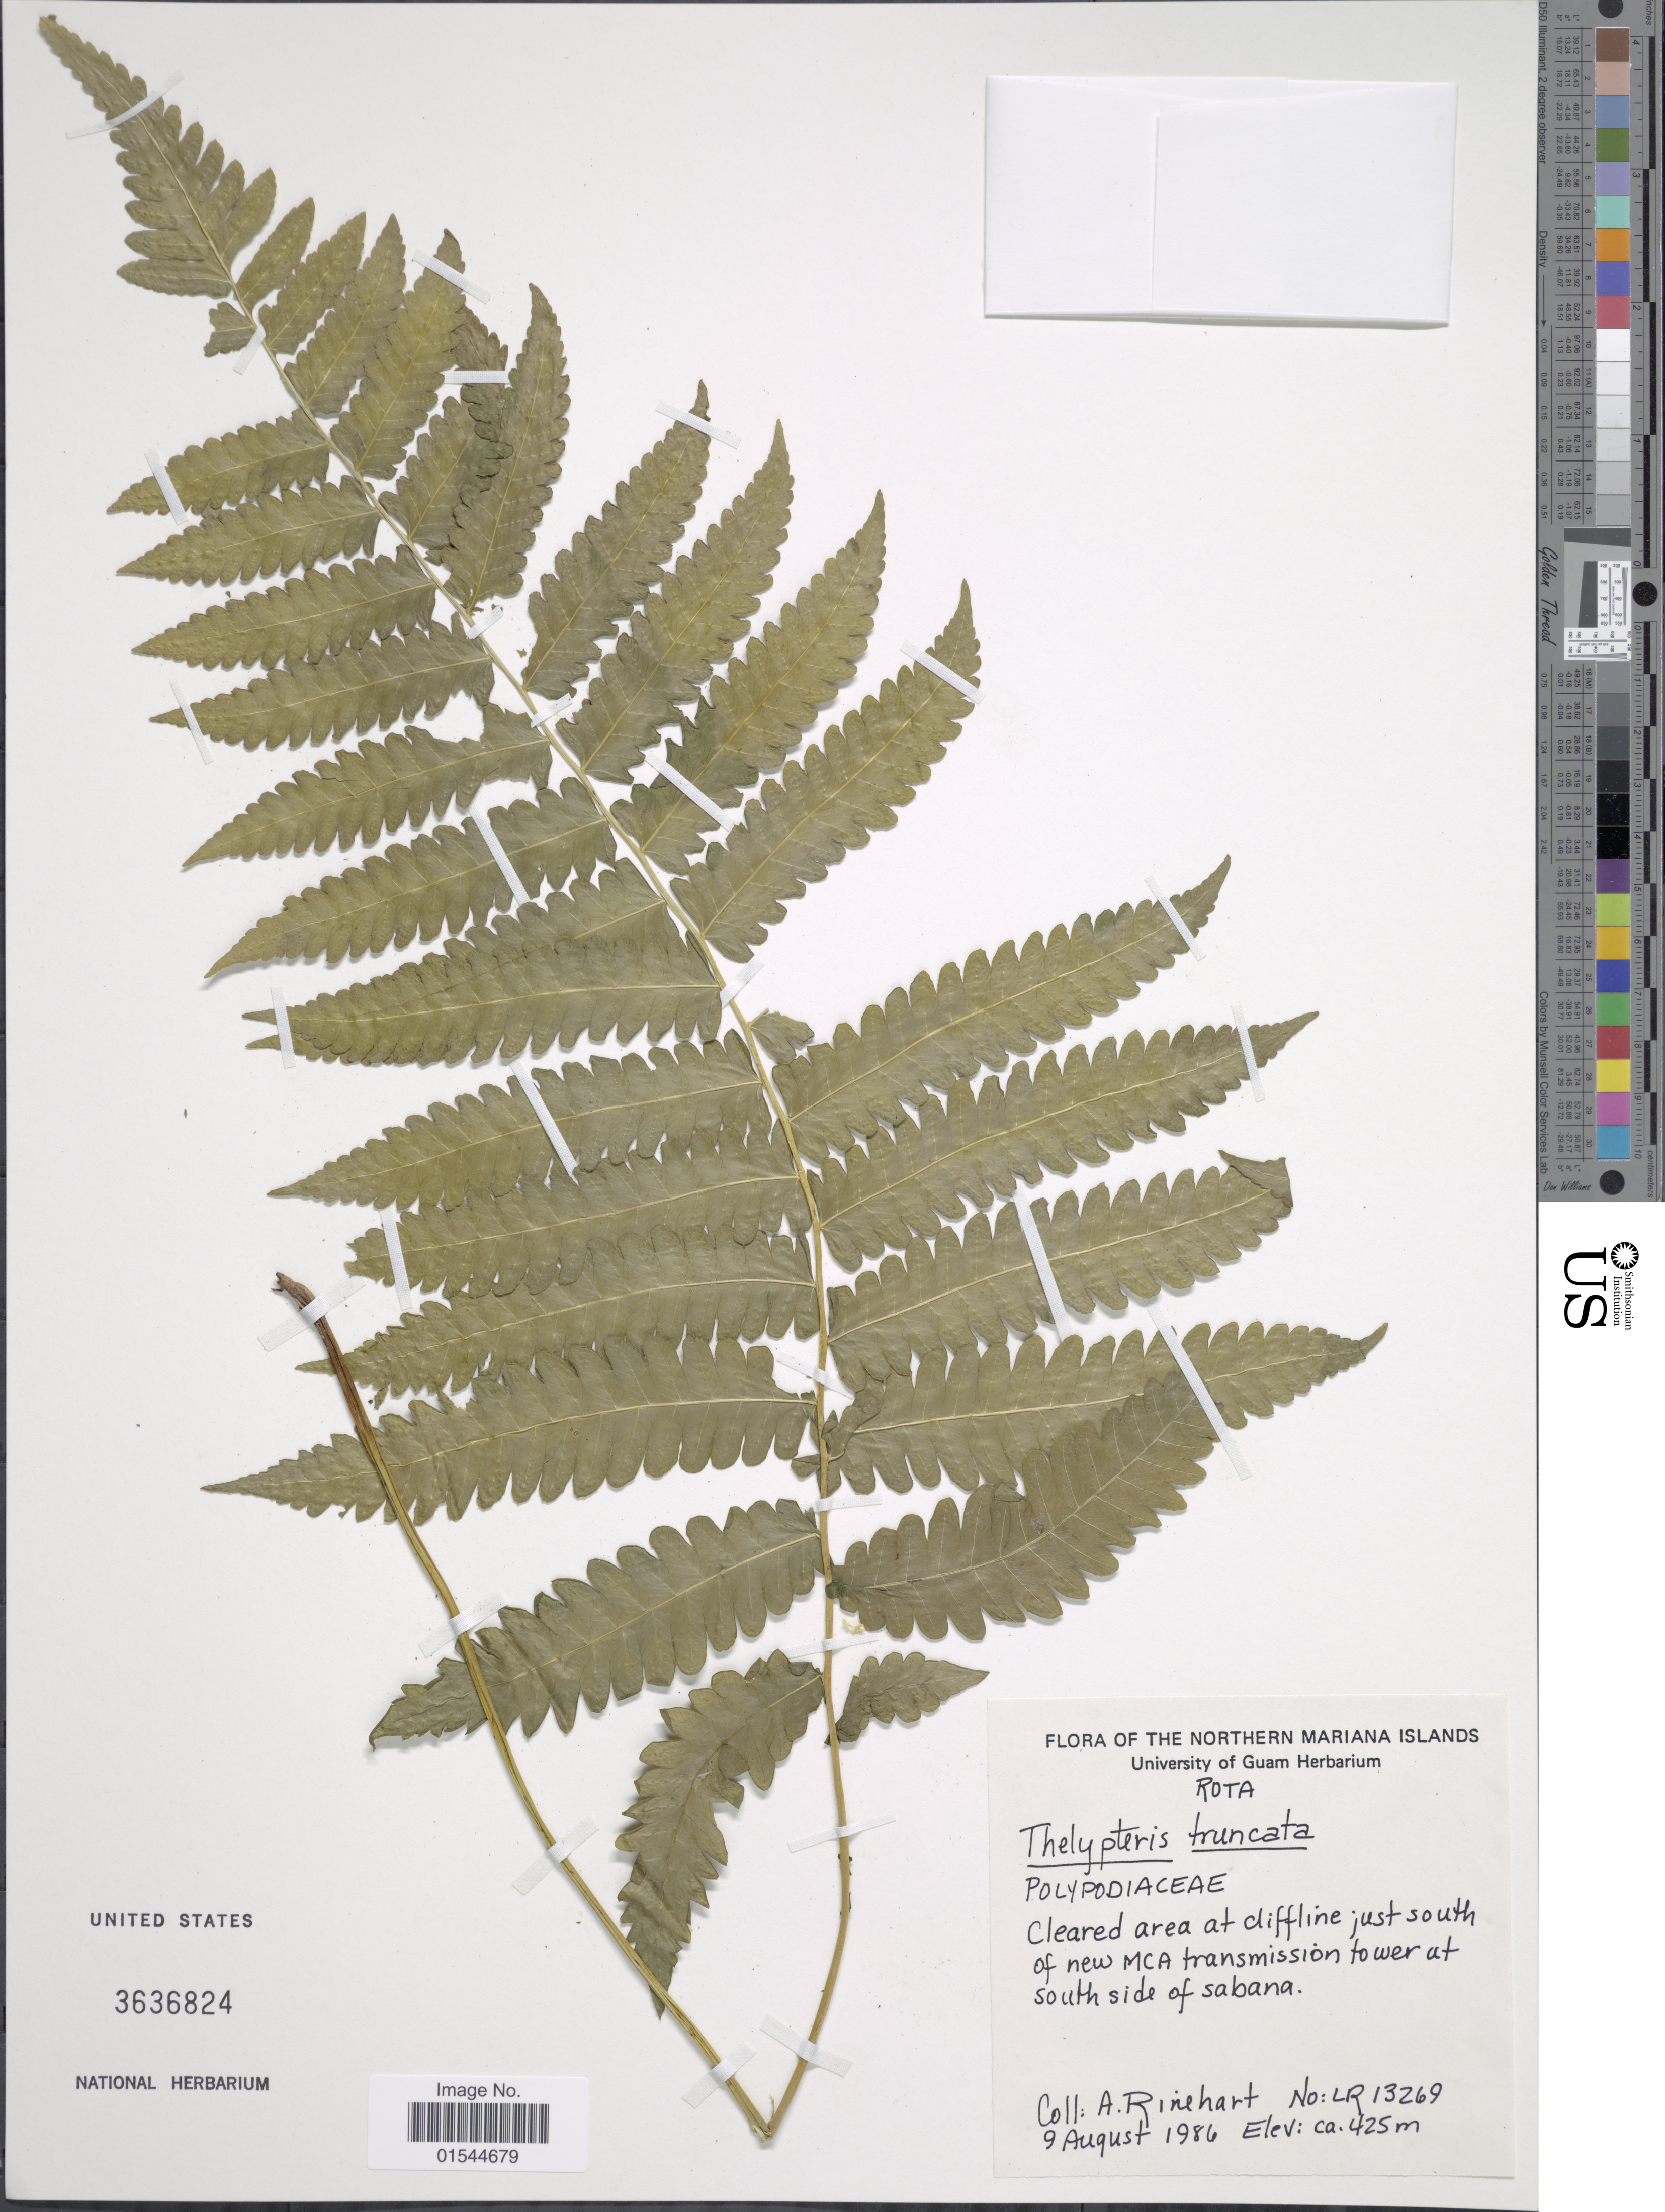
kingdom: Plantae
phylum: Tracheophyta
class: Polypodiopsida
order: Polypodiales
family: Thelypteridaceae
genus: Pneumatopteris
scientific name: Pneumatopteris truncata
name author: (Poir.) Holttum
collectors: A. Rinehart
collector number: LR13269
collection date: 1986-08-09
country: Northern Mariana Islands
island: Rota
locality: Rota, at south side of sabana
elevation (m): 425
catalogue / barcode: US 3636824